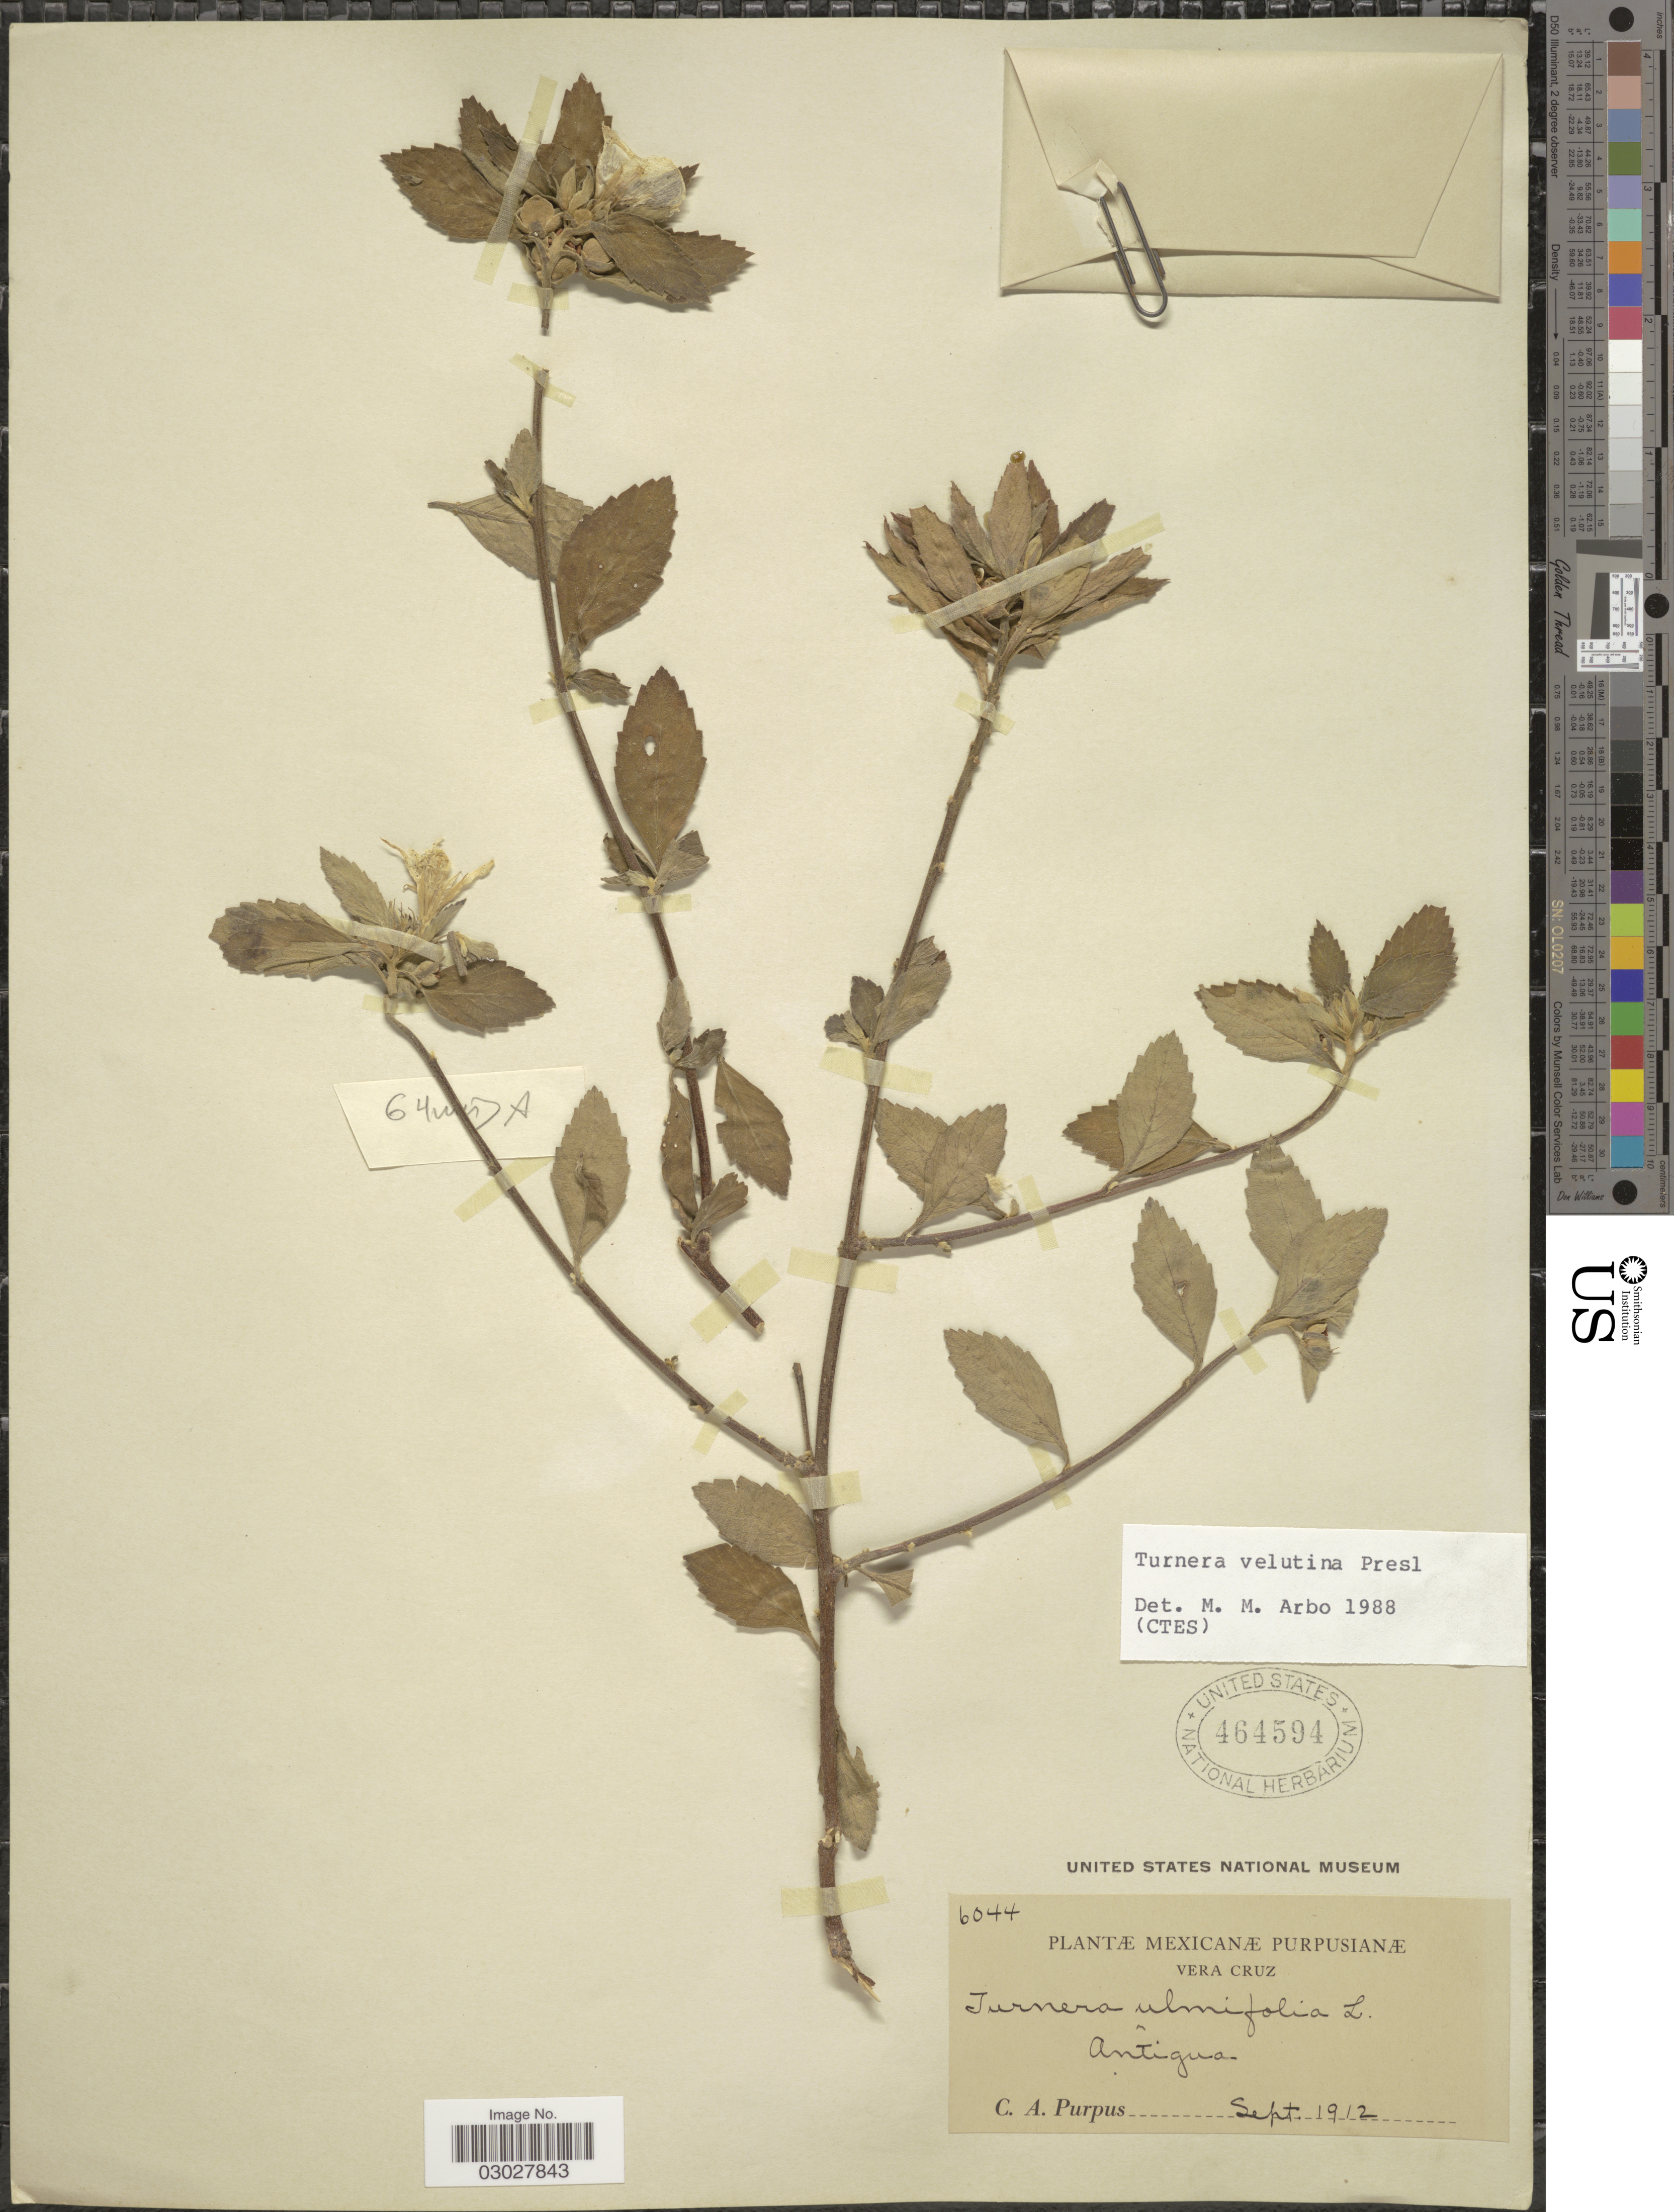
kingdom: Plantae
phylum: Tracheophyta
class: Magnoliopsida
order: Malpighiales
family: Turneraceae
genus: Turnera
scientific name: Turnera velutina Benth., nom. illeg.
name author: Benth.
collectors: C. A. Purpus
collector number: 6044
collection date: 1912-09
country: Mexico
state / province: Veracruz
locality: Vera Cruz. Antigua.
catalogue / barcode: US 464594